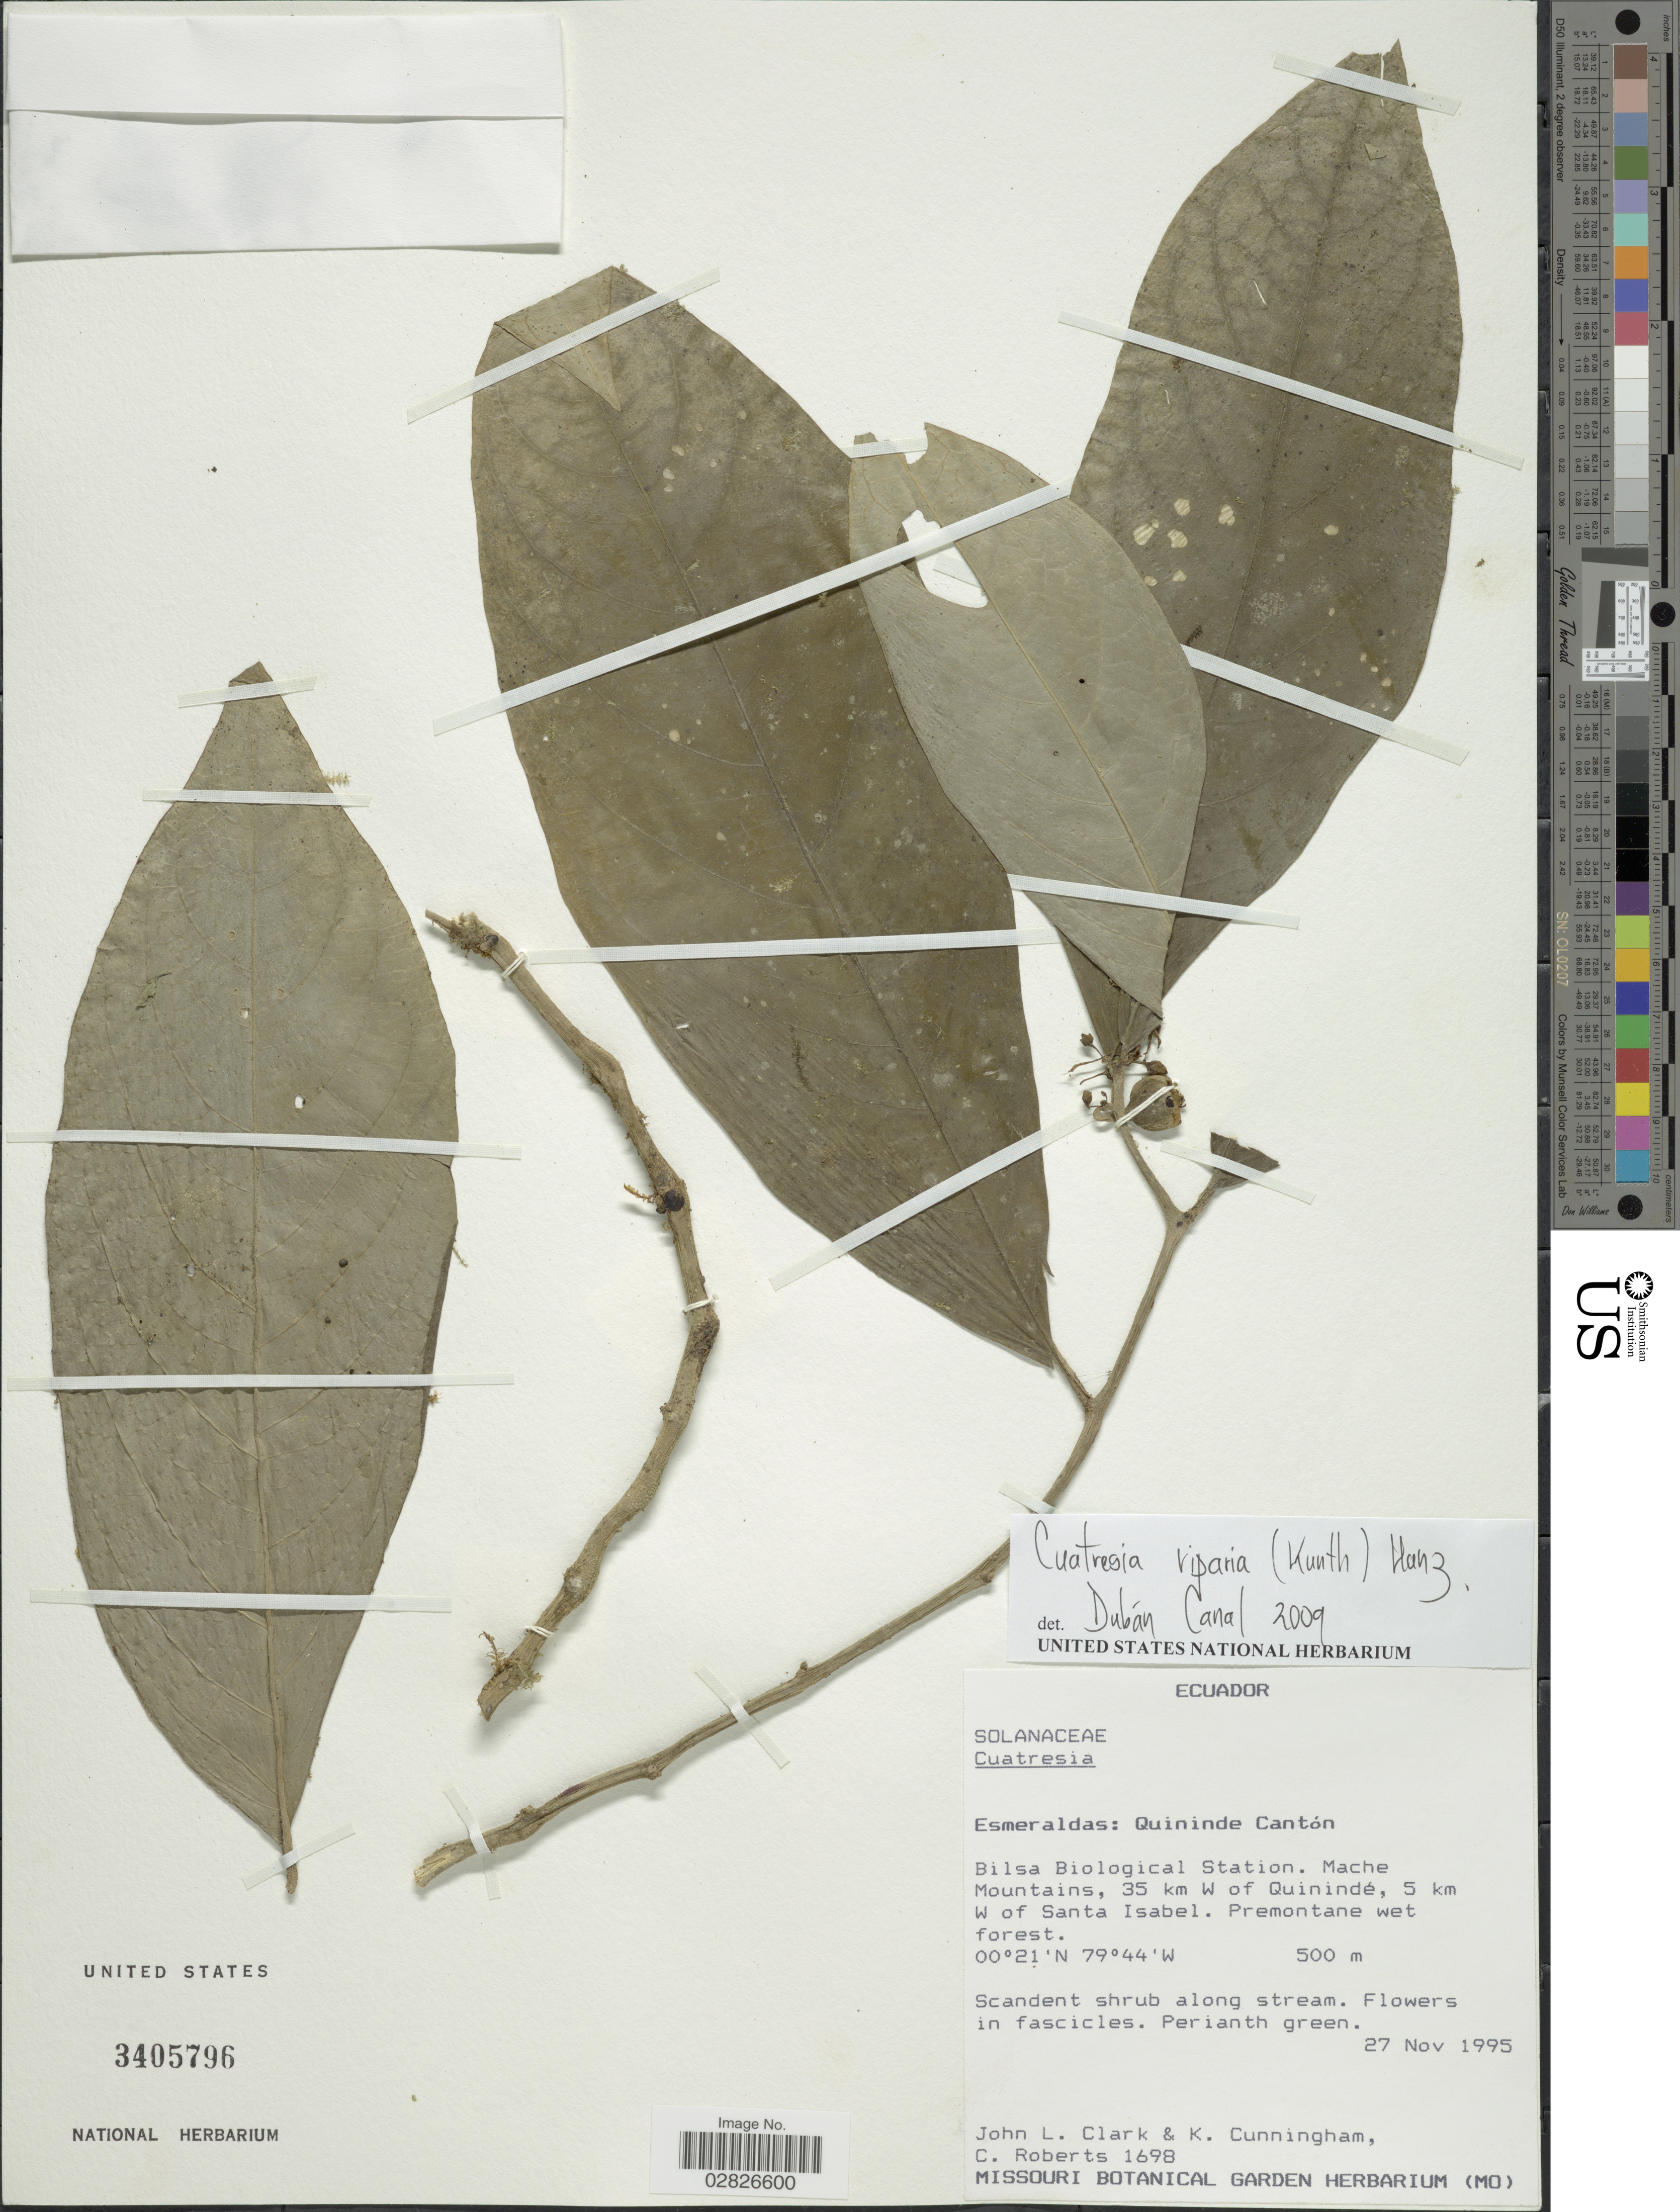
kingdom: Plantae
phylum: Tracheophyta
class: Magnoliopsida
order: Solanales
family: Solanaceae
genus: Cuatresia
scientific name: Cuatresia riparia var. riparia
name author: (Kunth) Hunz.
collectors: J. L. Clark, K. Cunningham & C. Roberts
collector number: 1698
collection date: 1995-11-27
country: Ecuador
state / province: Esmeraldas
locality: Quininde Cantón, Bilsa Biological Station, Mache Mountains, 35 km W of Quinindé, 5 km W of Santa Isabel.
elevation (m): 500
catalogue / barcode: US 3405796